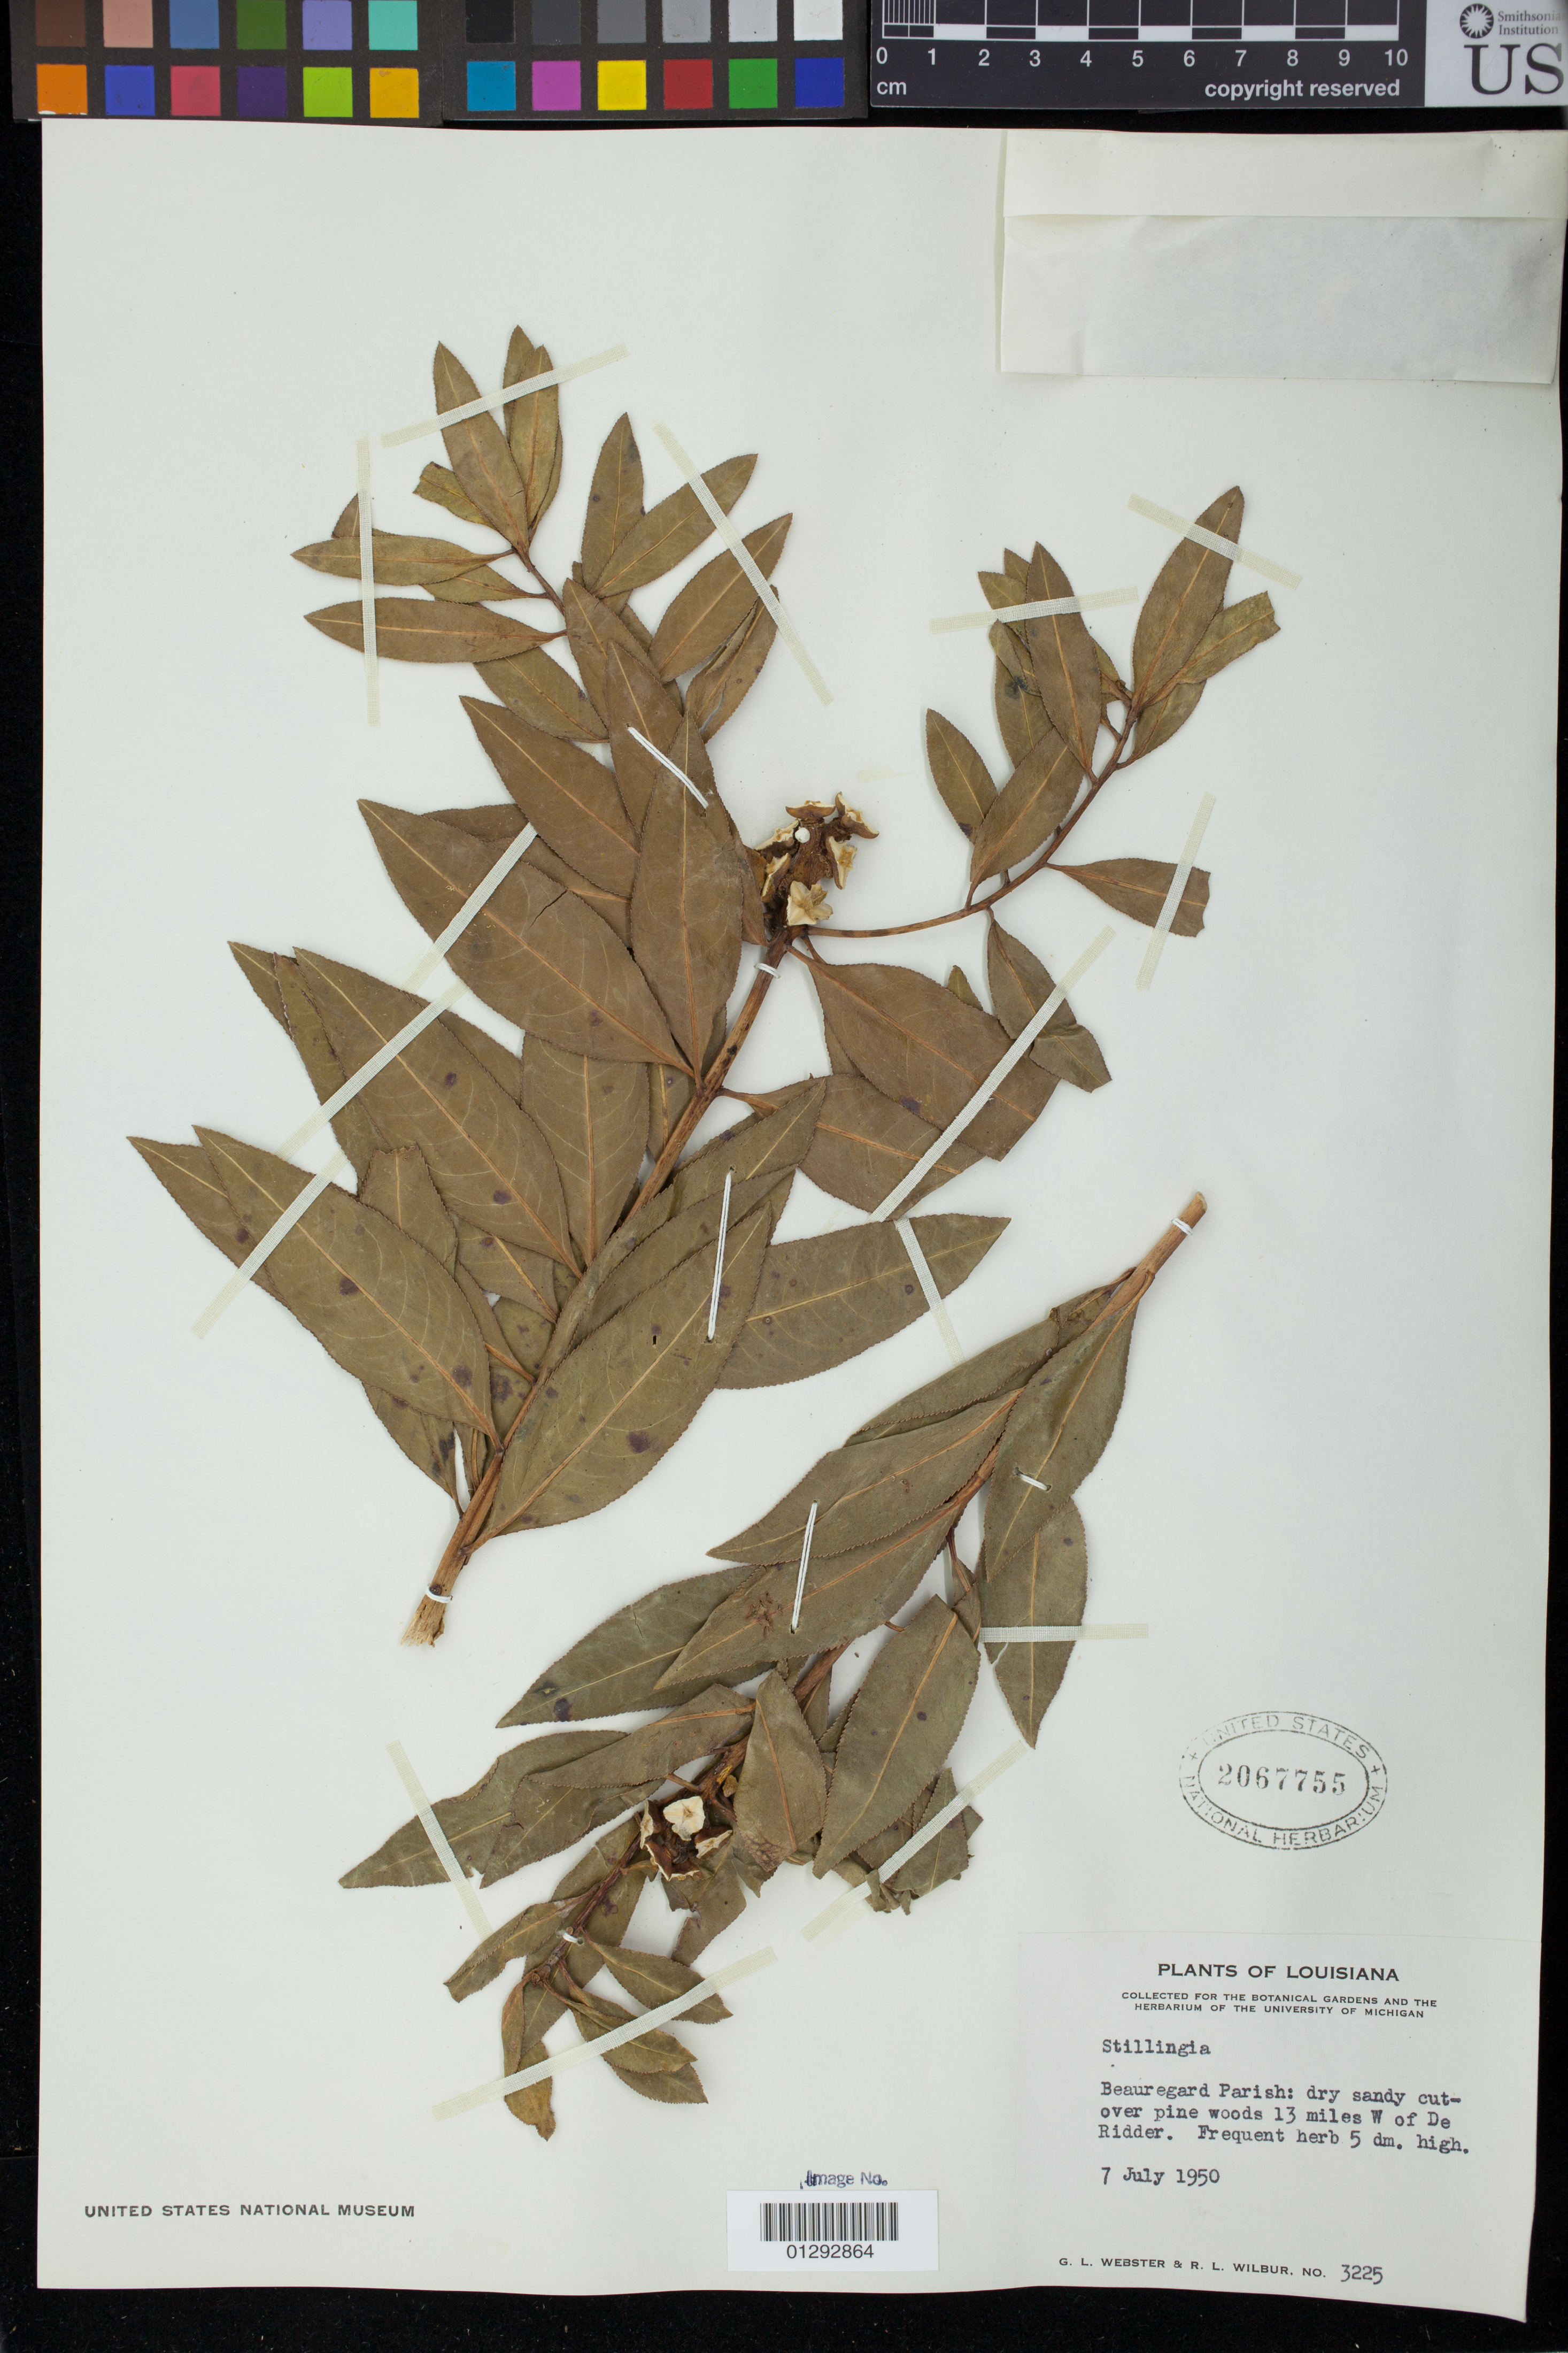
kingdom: Plantae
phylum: Tracheophyta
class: Magnoliopsida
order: Malpighiales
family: Euphorbiaceae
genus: Stillingia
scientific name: Stillingia sylvatica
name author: L.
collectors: G. L. Webster & R. L. Wilbur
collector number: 3225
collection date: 1950-07-07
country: United States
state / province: Louisiana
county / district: Beauregard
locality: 13 miles W of De Ridder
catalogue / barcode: US 2067755